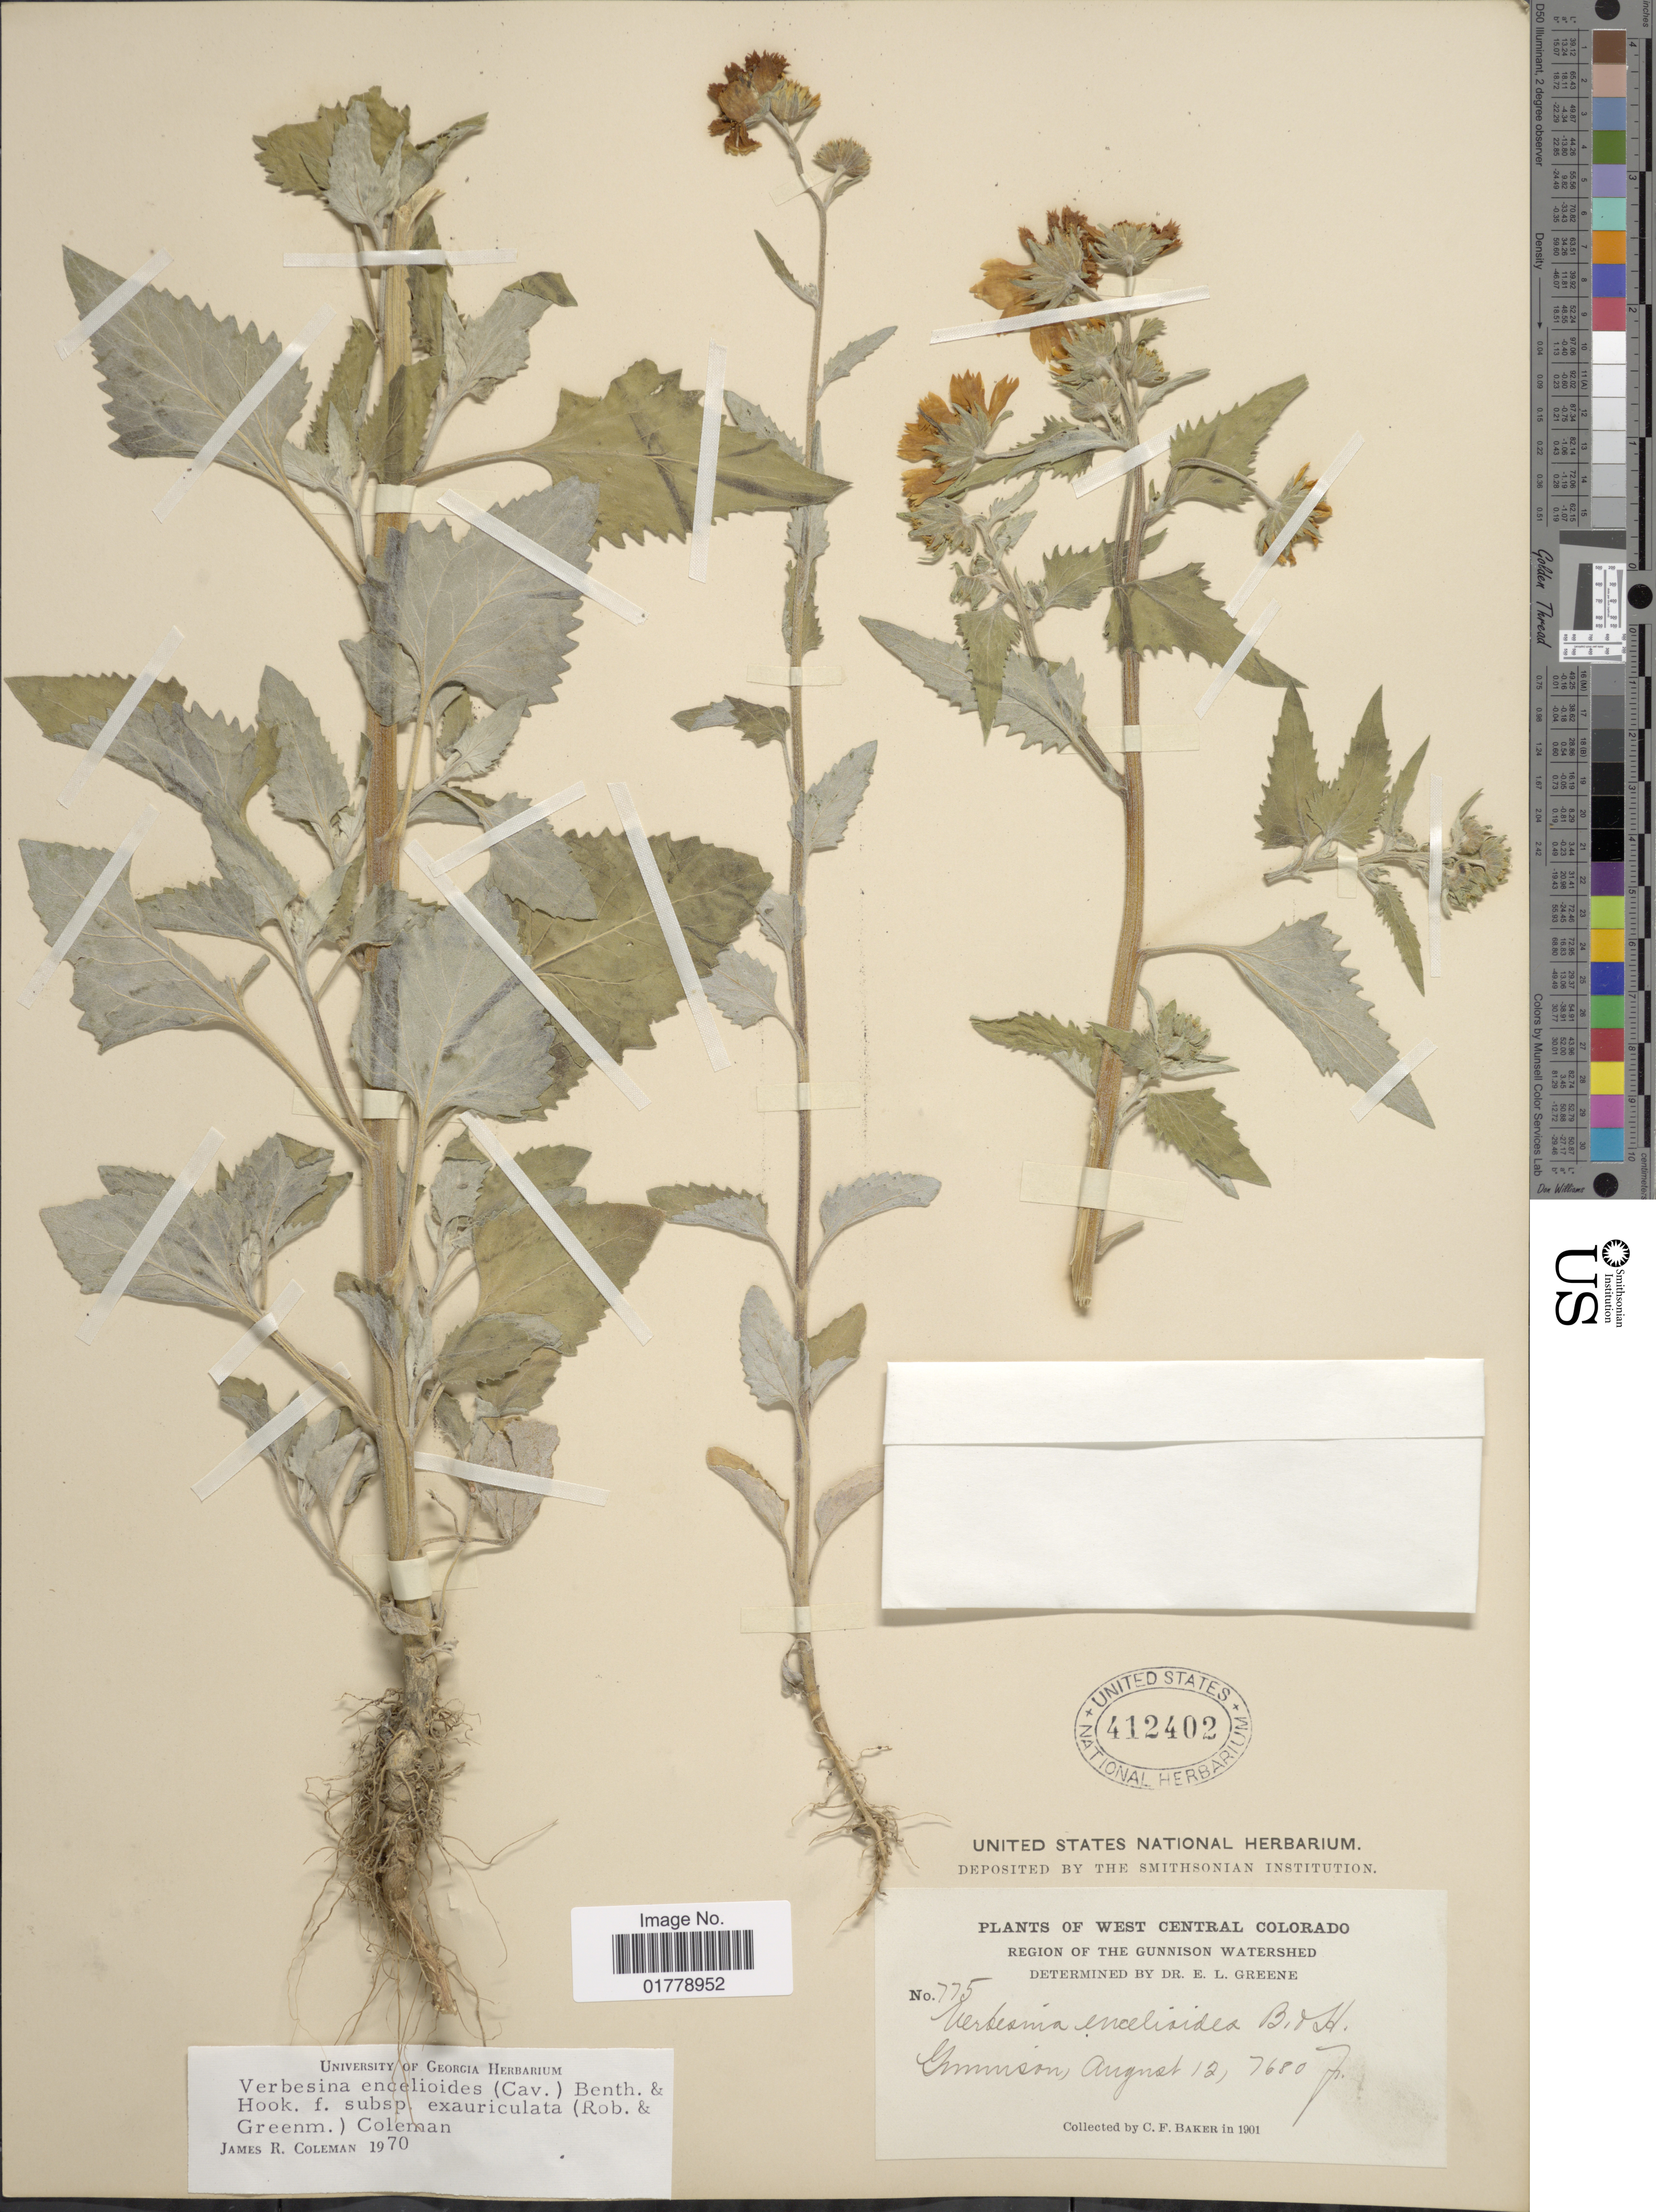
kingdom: Plantae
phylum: Tracheophyta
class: Magnoliopsida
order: Asterales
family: Asteraceae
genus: Verbesina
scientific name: Verbesina encelioides var. cana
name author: (B.L. Rob.) Greenm.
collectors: C. F. Baker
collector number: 775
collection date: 1901-08-12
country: United States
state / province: Colorado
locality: West Central Colorado. Region of the Gunnison Watershed. Gunnison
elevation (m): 2341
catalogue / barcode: US 412402